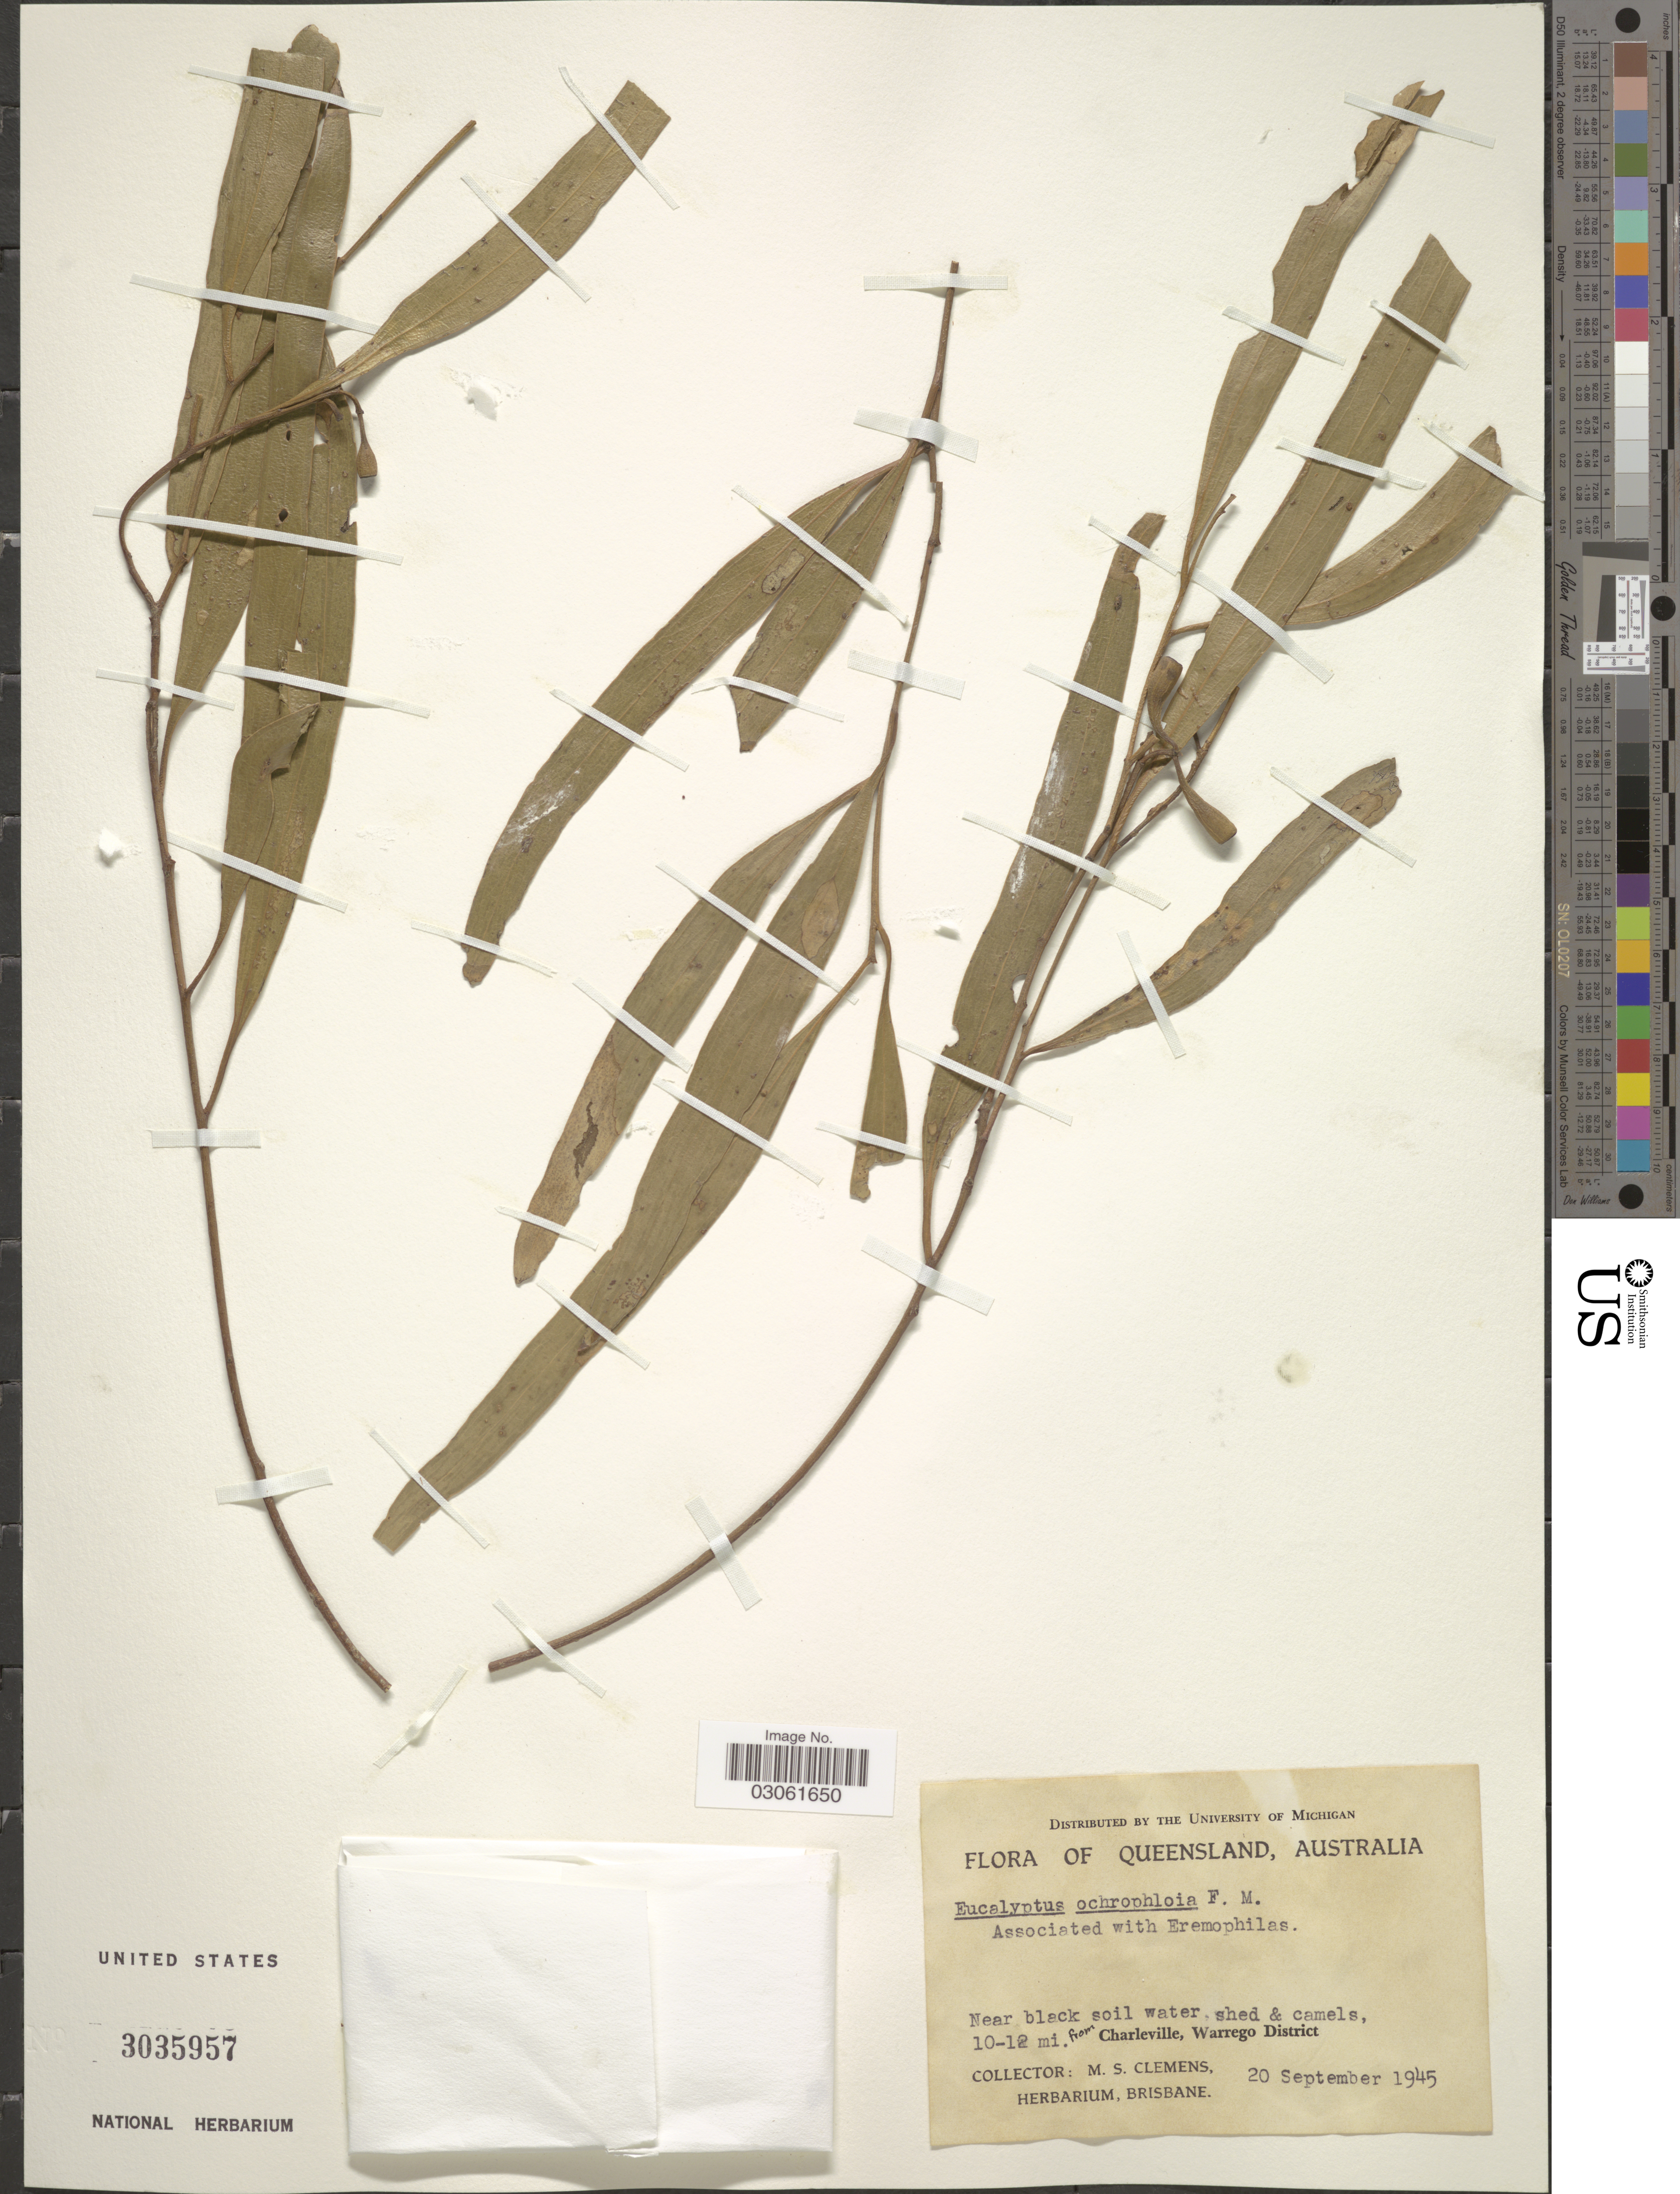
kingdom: Plantae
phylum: Tracheophyta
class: Magnoliopsida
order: Myrtales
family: Myrtaceae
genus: Eucalyptus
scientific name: Eucalyptus ochrophloia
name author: F. Muell.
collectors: M. S. Clemens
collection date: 1945-09-20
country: Australia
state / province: Queensland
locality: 10-12 mi. from Charleville, Warrego District.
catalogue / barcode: US 3035957